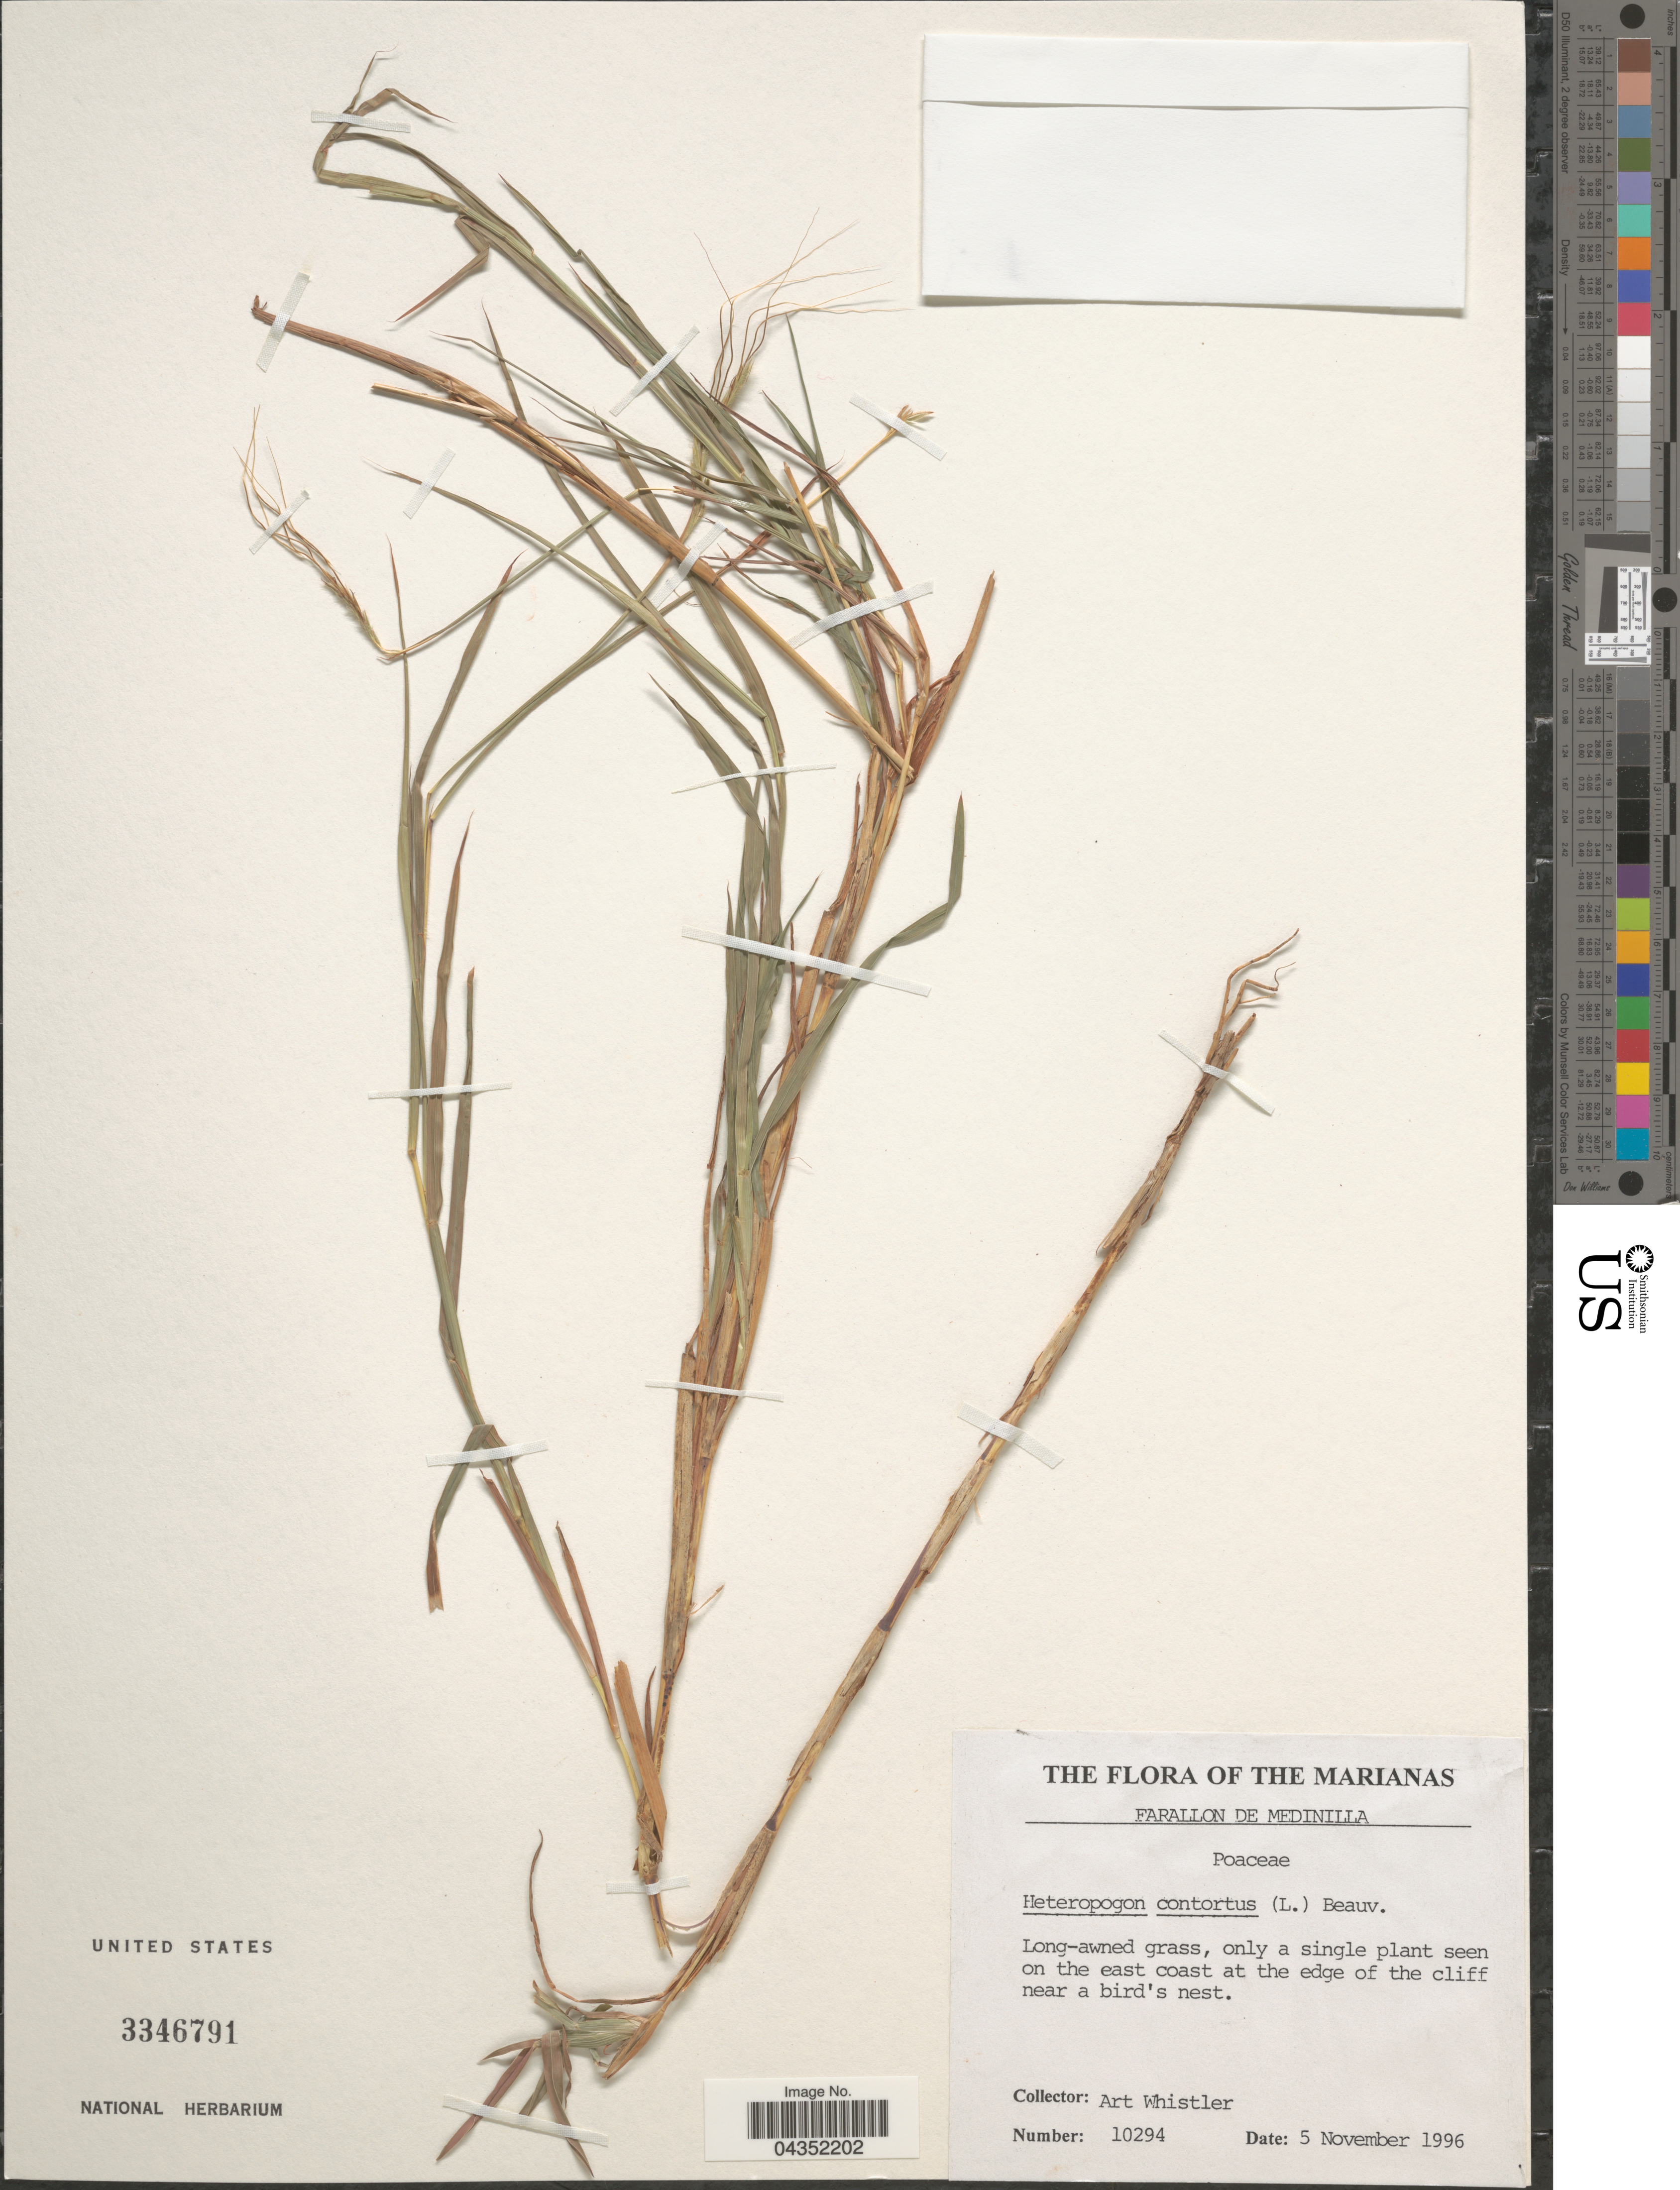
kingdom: Plantae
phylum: Tracheophyta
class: Liliopsida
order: Poales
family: Poaceae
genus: Heteropogon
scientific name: Heteropogon contortus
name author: (L.) P. Beauv. ex Roem. & Schult.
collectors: A. Whistler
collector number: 10294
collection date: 1996-11-05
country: Northern Mariana Islands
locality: The Marianas. Farallon de Medinilla.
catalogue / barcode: US 3346791